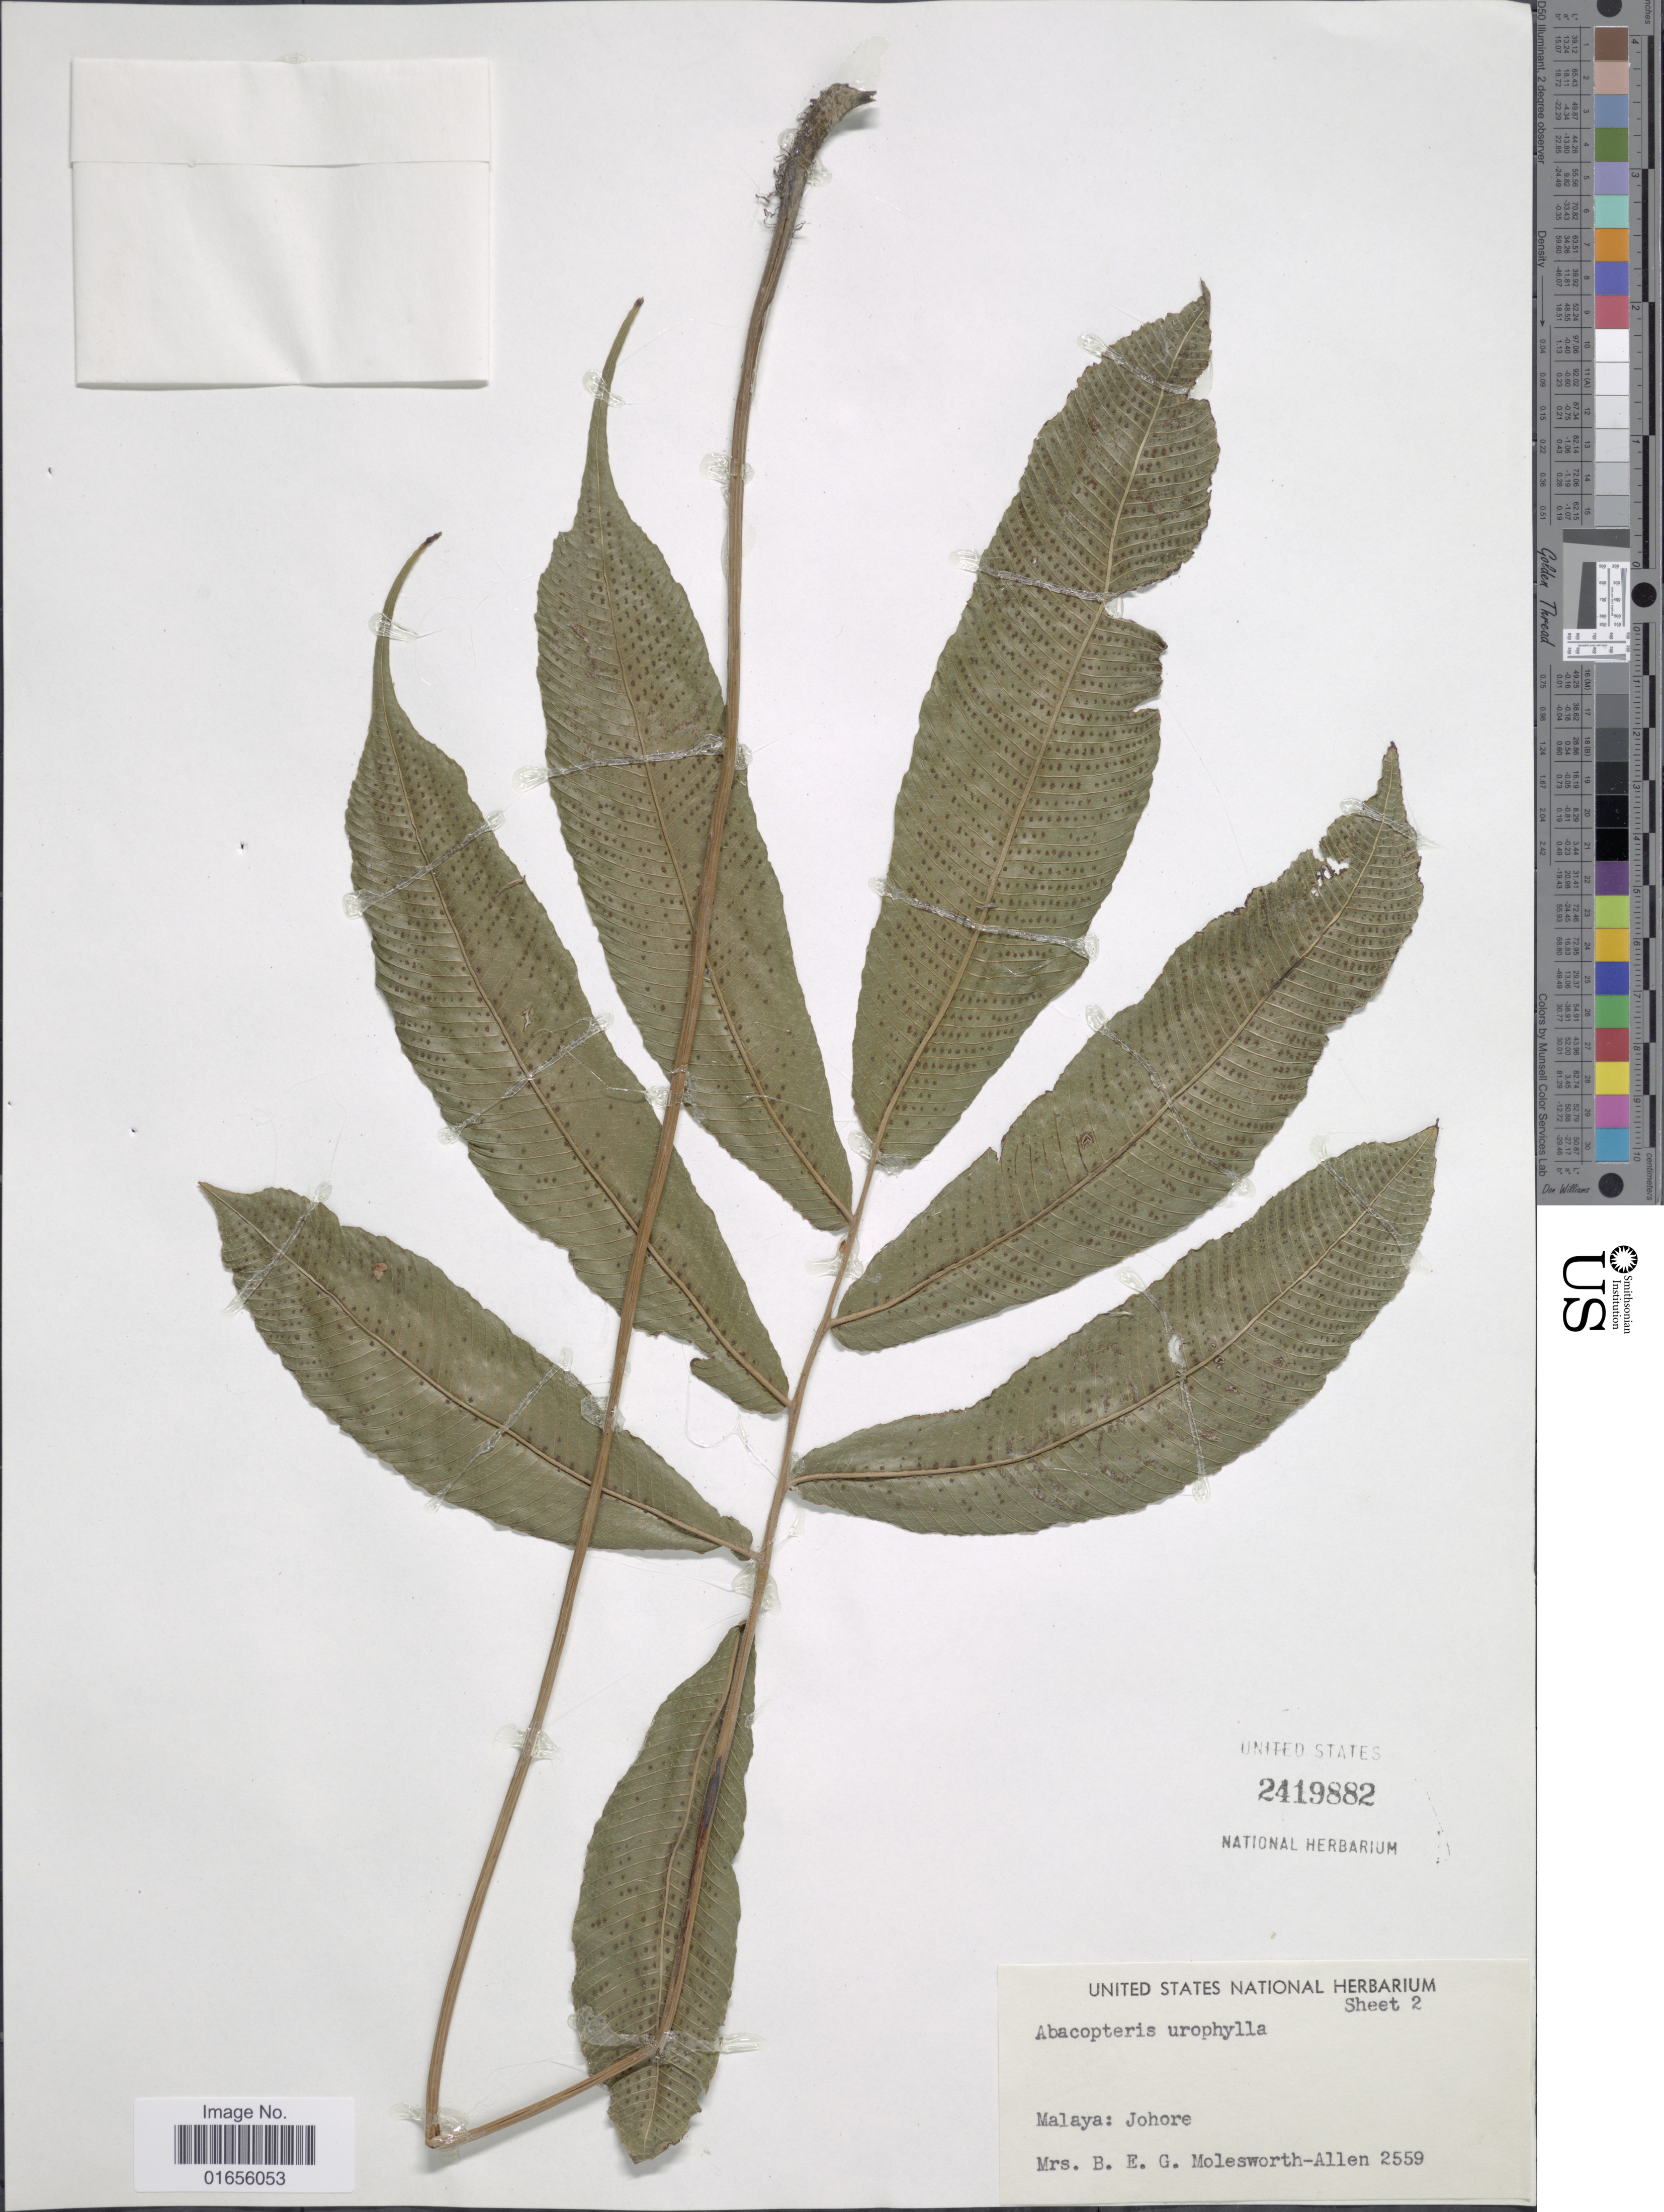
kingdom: Plantae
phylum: Tracheophyta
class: Polypodiopsida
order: Polypodiales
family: Thelypteridaceae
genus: Pronephrium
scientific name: Pronephrium repandum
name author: (Fée) Holttum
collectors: B. E. G. Molesworth-Allen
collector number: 2559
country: Malaysia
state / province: Johor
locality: Malaya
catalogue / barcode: US 2419882